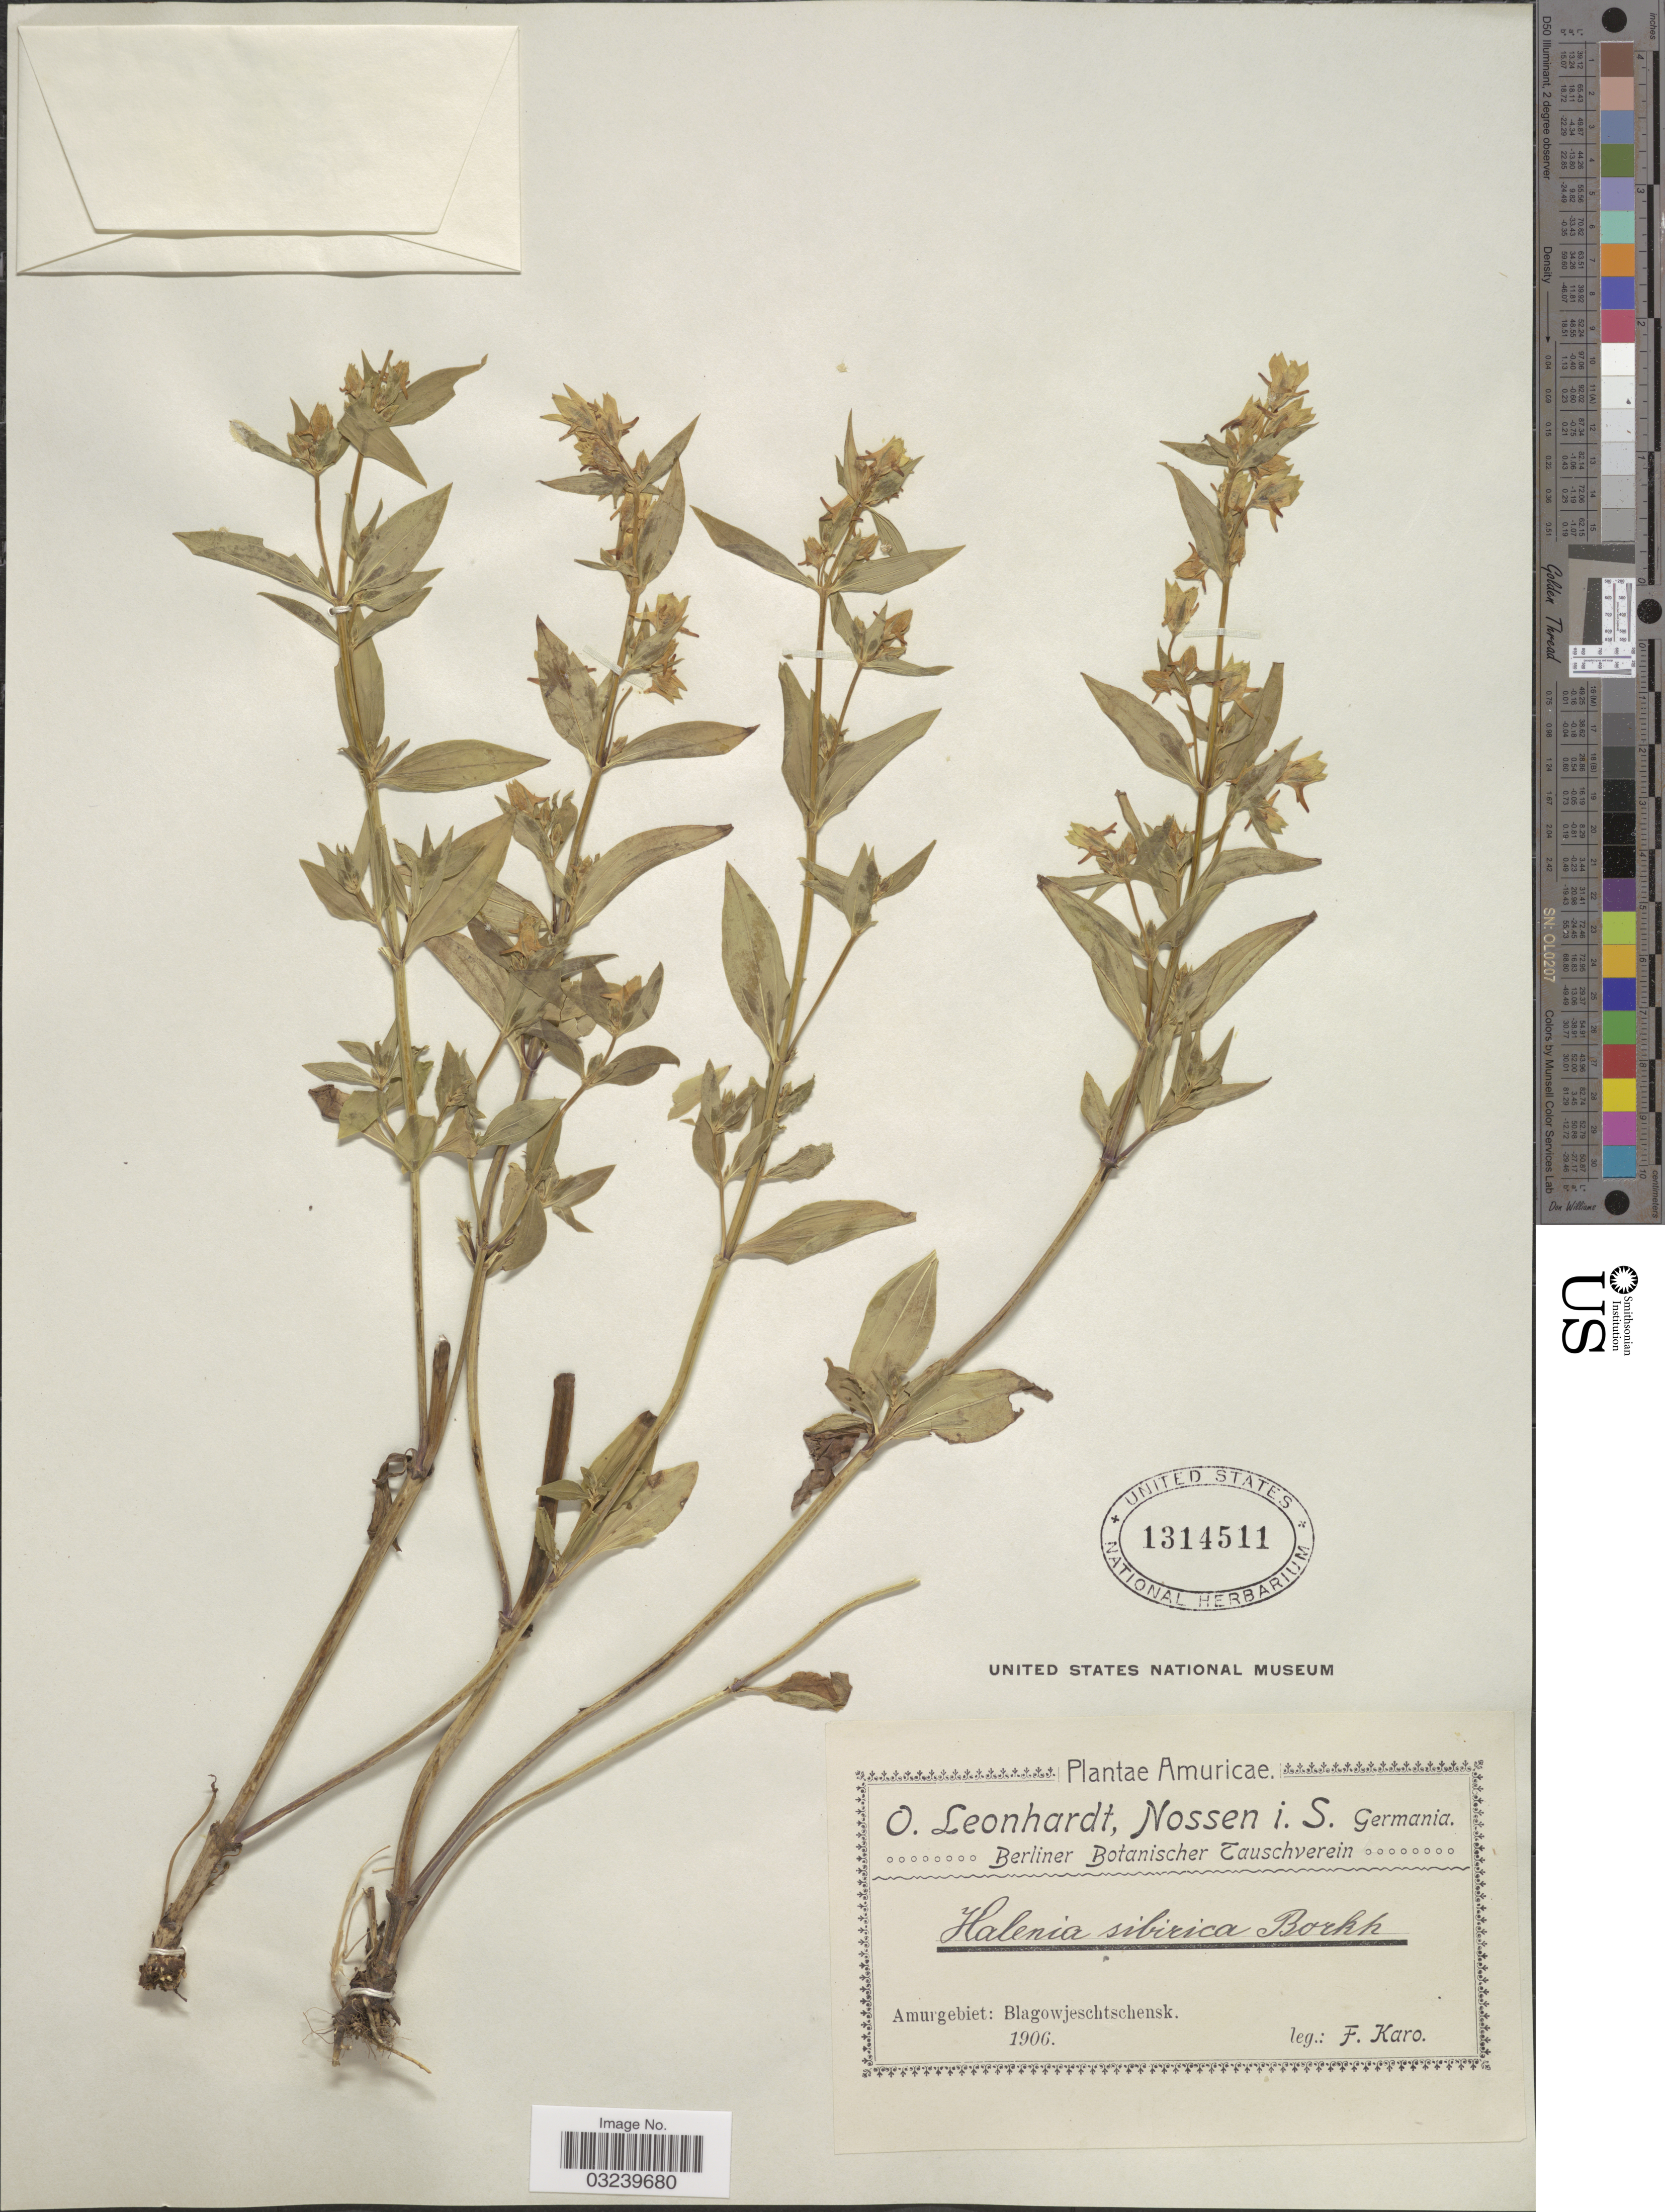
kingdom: Plantae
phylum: Tracheophyta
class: Magnoliopsida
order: Gentianales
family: Gentianaceae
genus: Halenia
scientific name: Halenia sibirica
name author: Borkh.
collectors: F. Karo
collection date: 1906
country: Russian Federation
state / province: Amur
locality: Amuricae, Amurgebiet: Blagowjeschtschensk.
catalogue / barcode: US 1314511